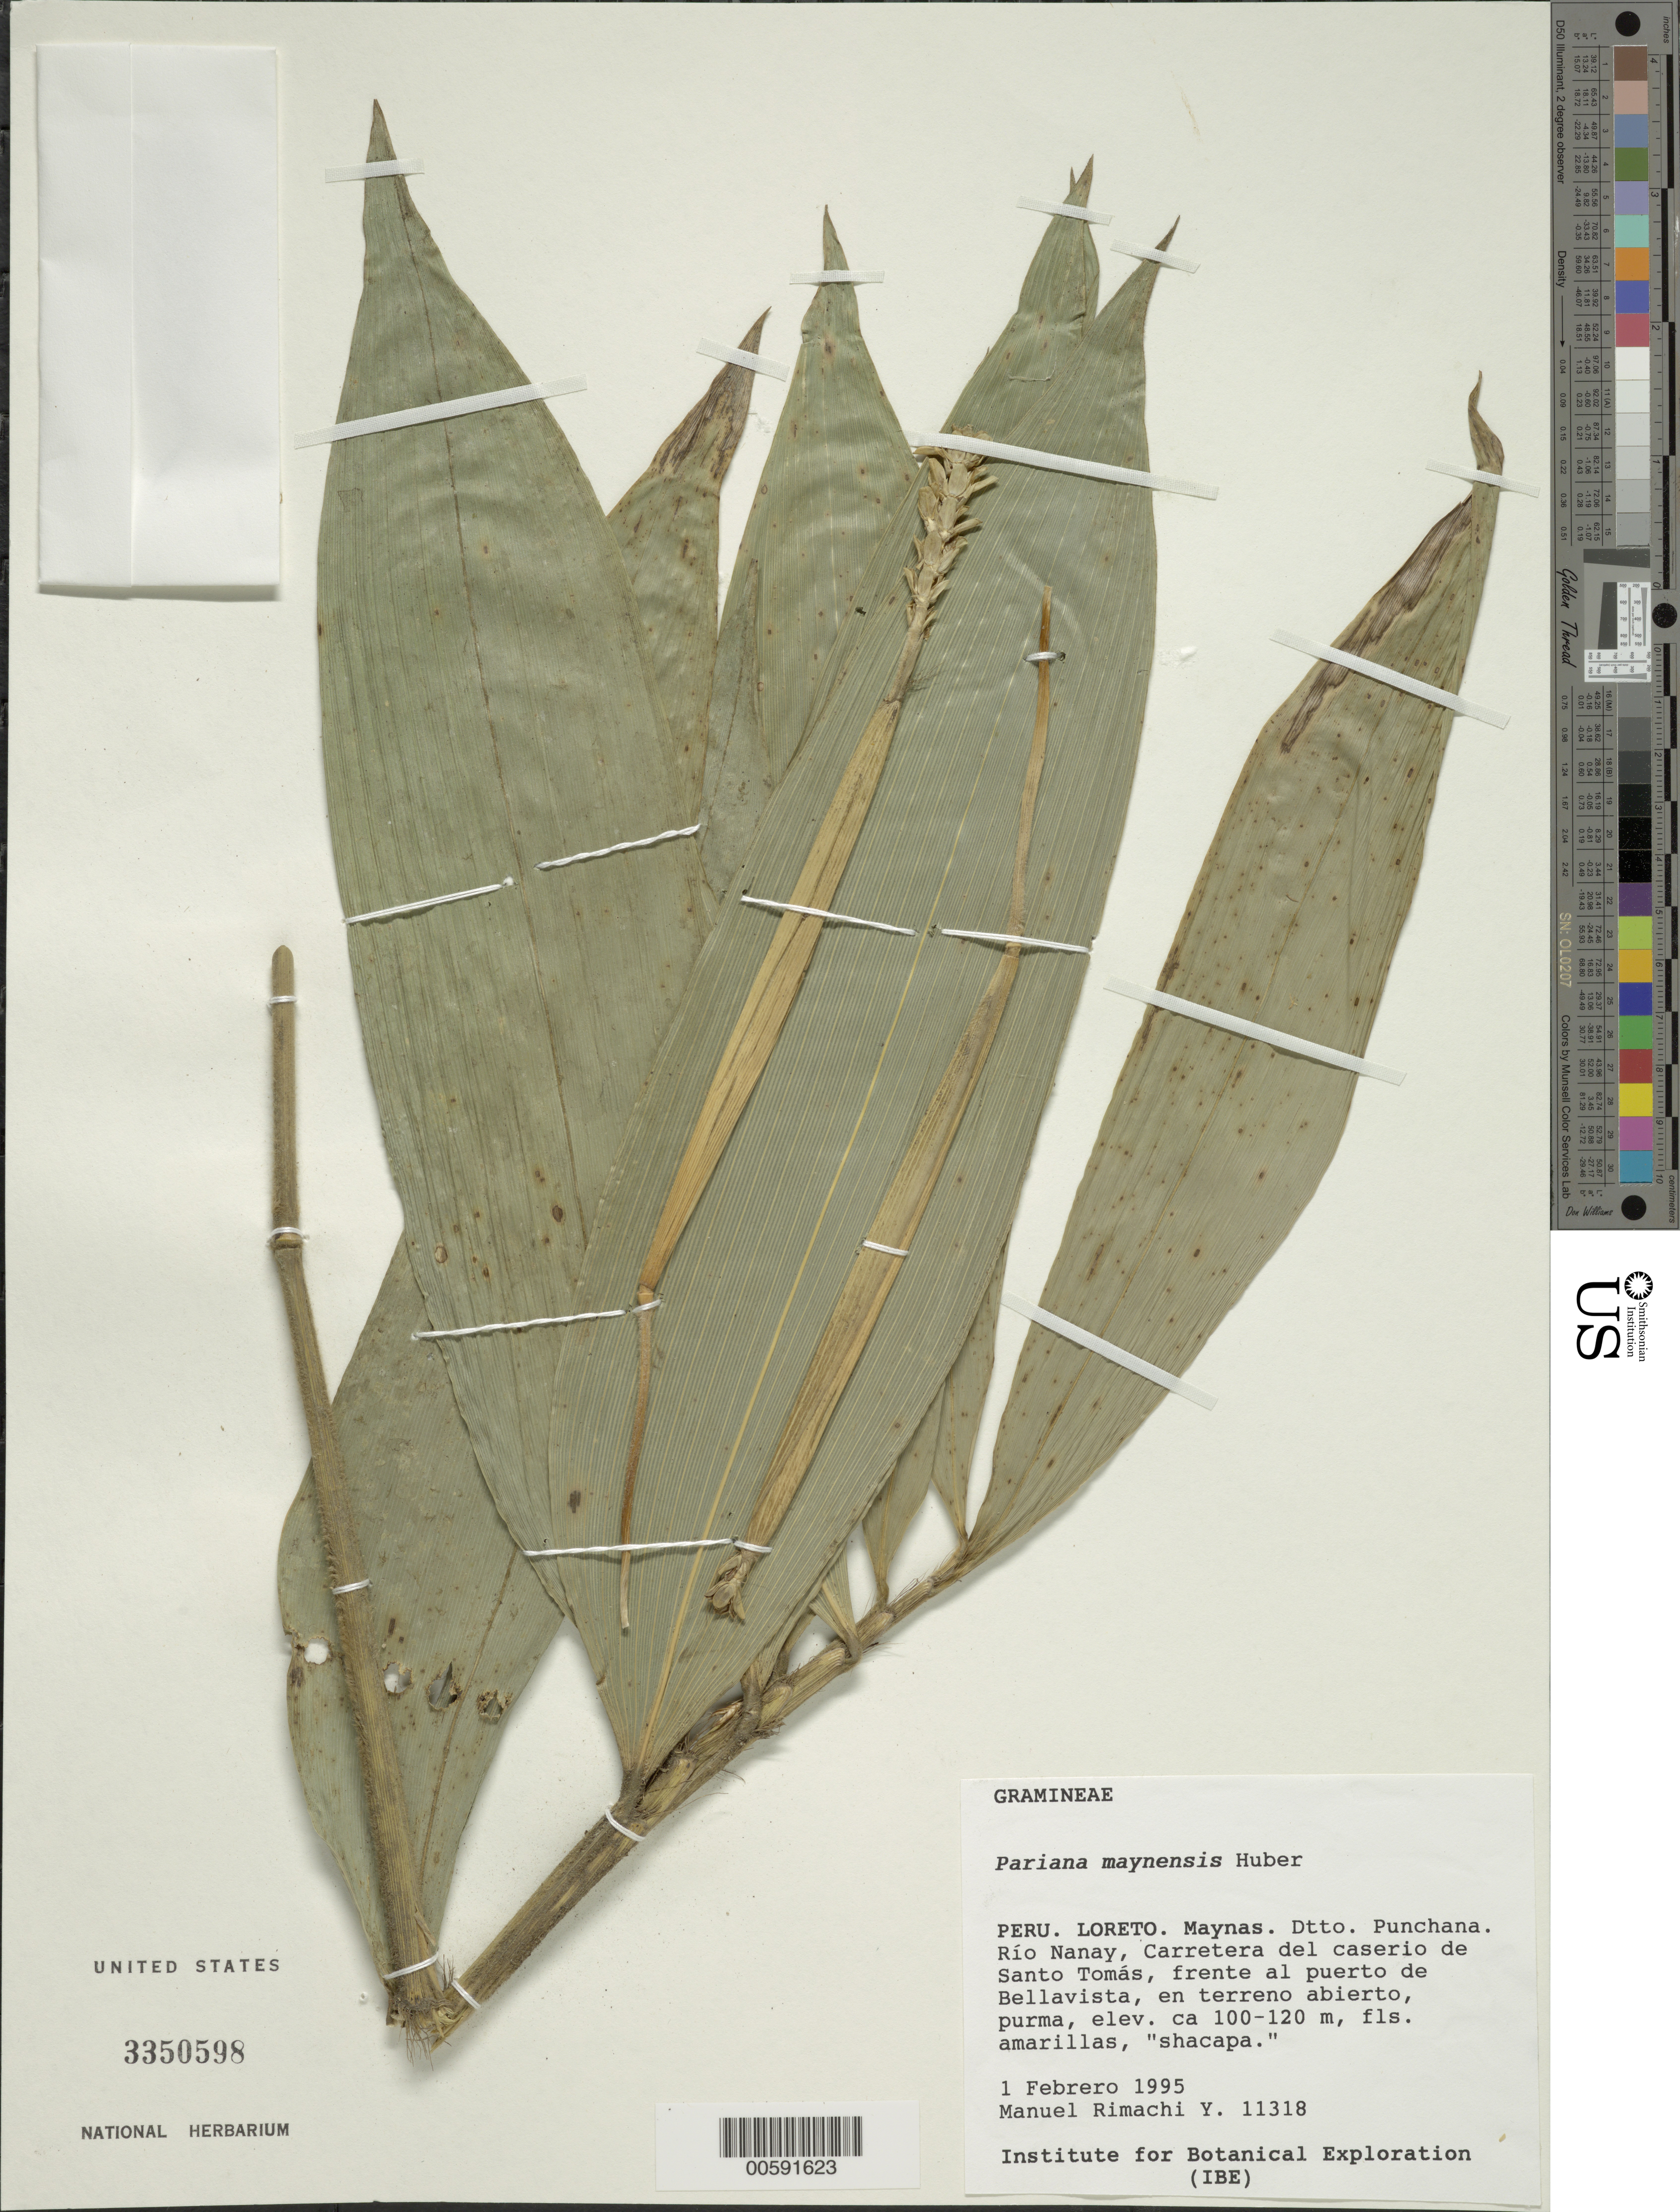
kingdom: Plantae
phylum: Tracheophyta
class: Liliopsida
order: Poales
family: Poaceae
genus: Pariana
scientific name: Pariana maynensis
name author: Huber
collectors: M. Rimachi Y.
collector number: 11318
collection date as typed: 01 Feb 1995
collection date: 1995-02-01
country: Peru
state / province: Loreto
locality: Maynas, punchana, rio nanay, santo tomas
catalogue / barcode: US 3350598